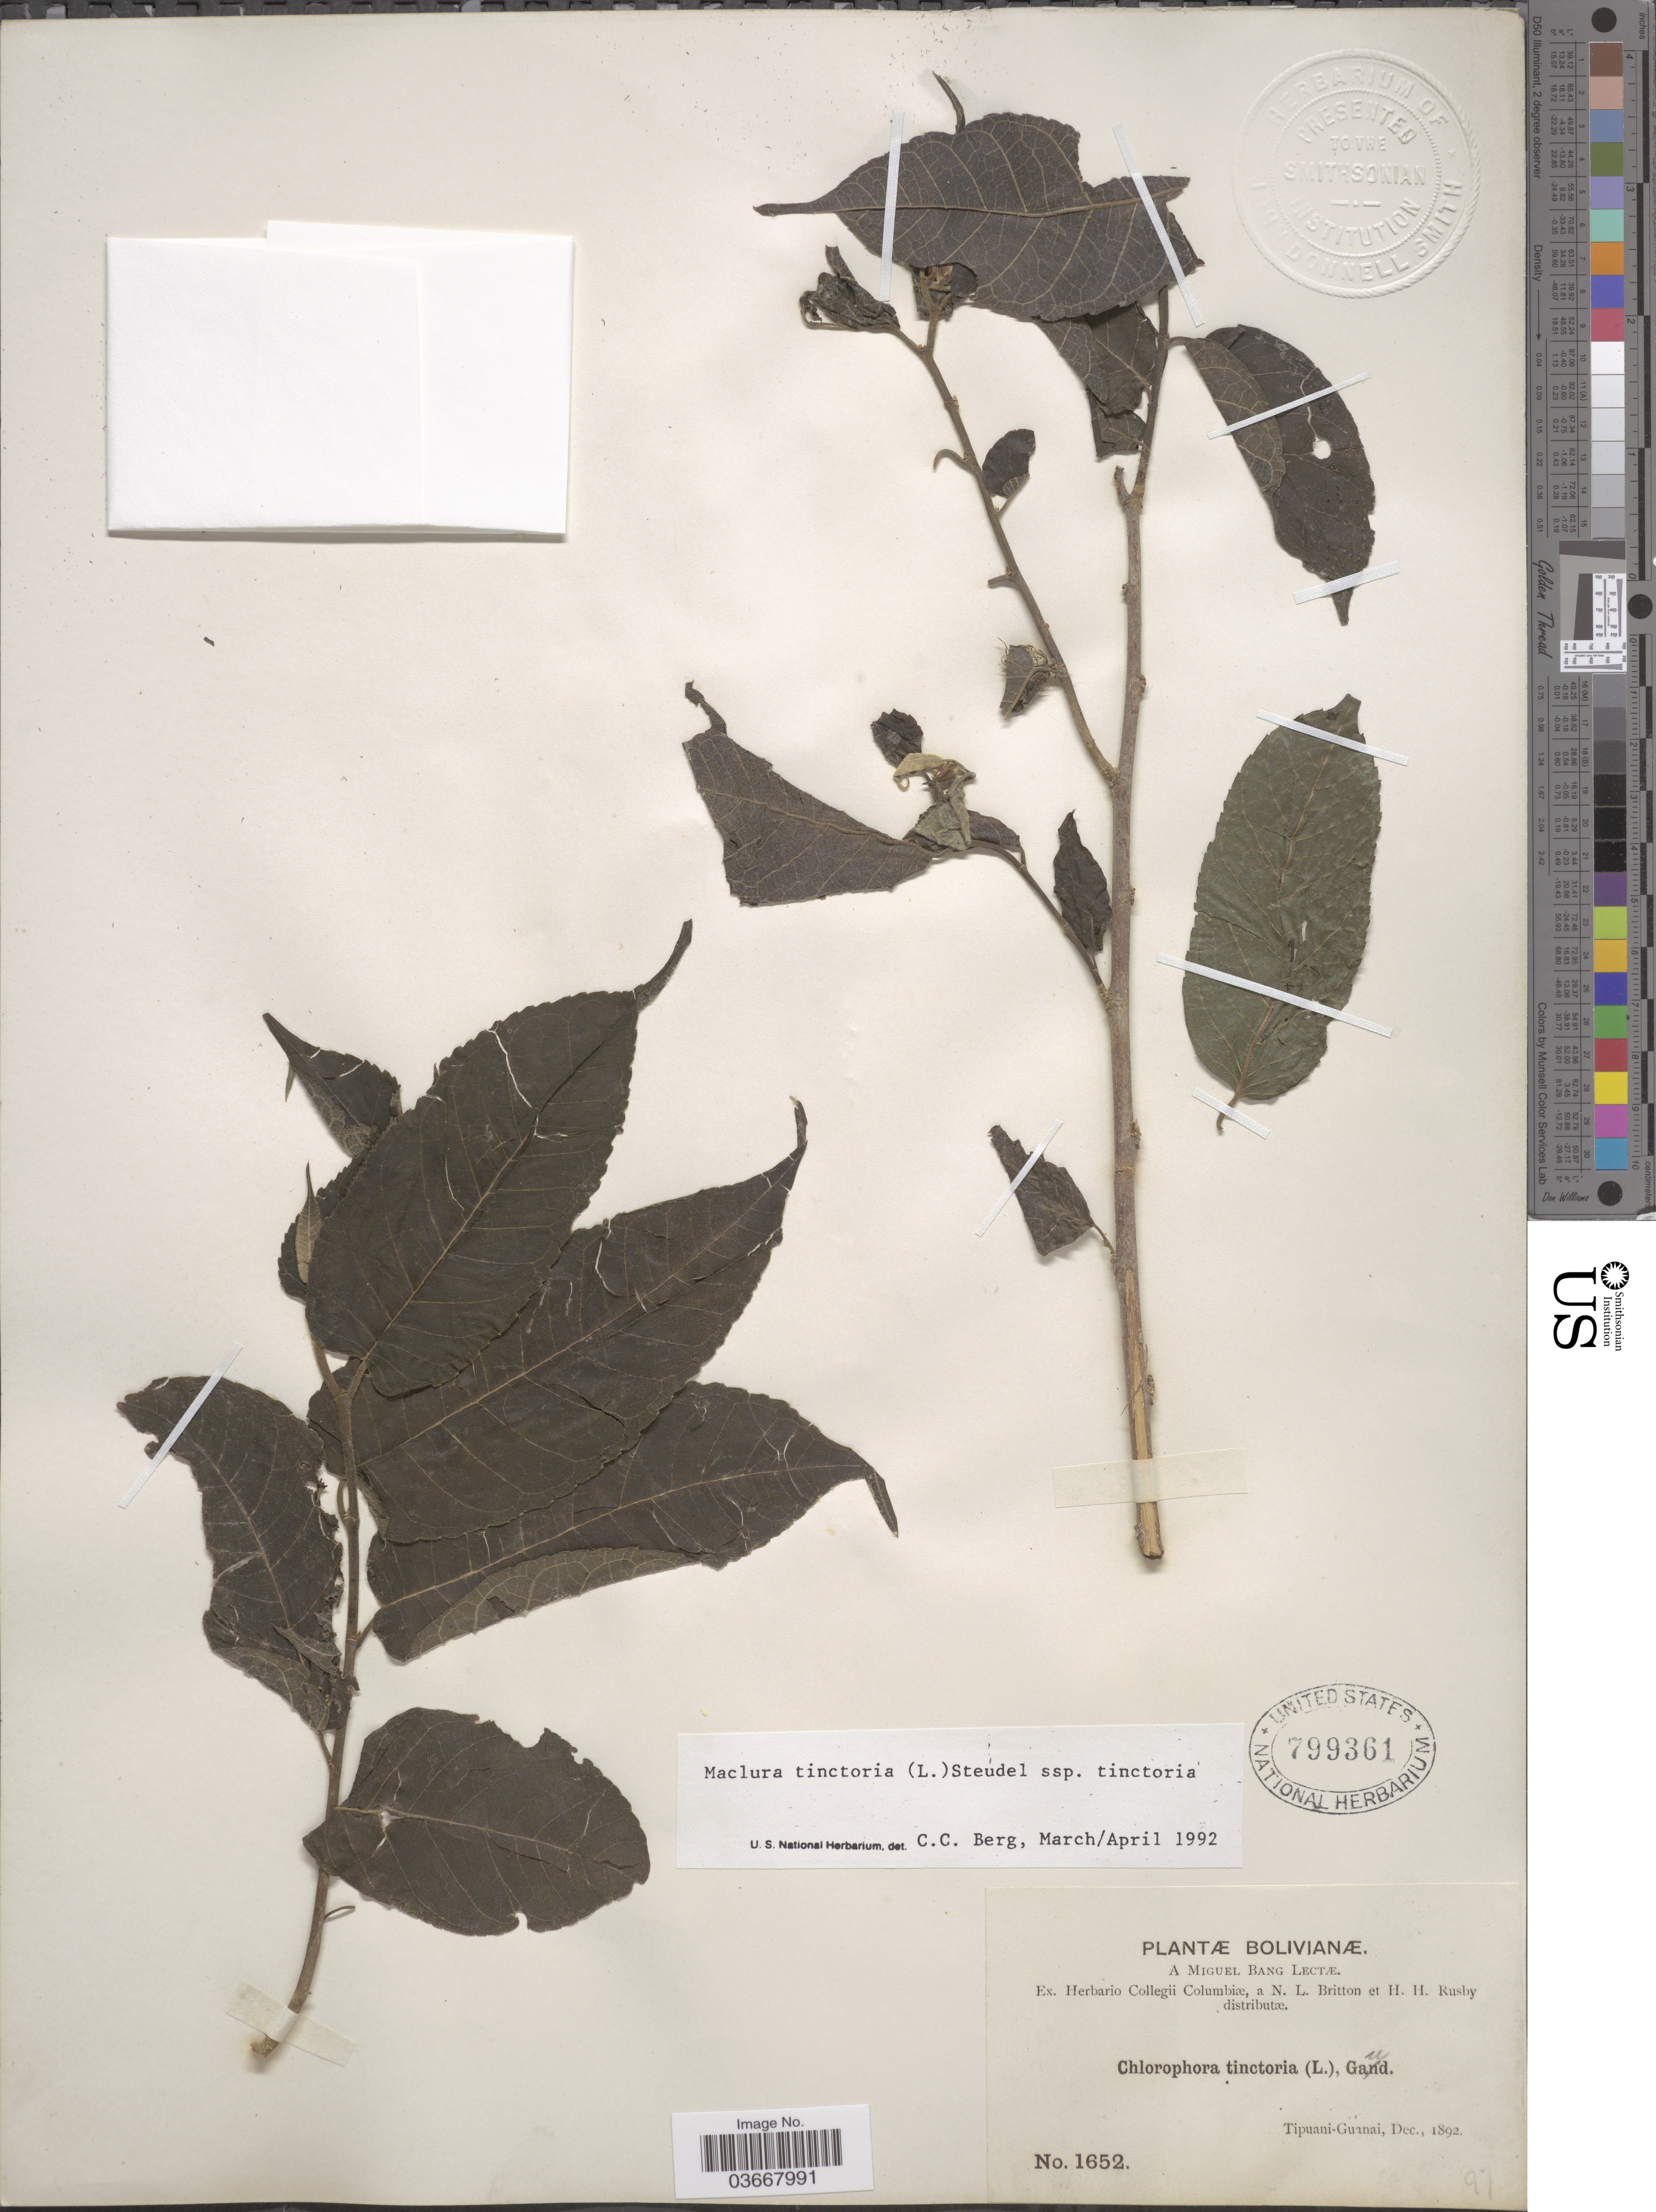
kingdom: Plantae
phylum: Tracheophyta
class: Magnoliopsida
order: Rosales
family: Moraceae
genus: Maclura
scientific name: Maclura tinctoria subsp. tinctoria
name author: (L.) D. Don ex Steud.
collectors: M. Bang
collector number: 1652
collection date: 1892-12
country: Bolivia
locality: Tipuani-Guanai.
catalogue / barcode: US 799361